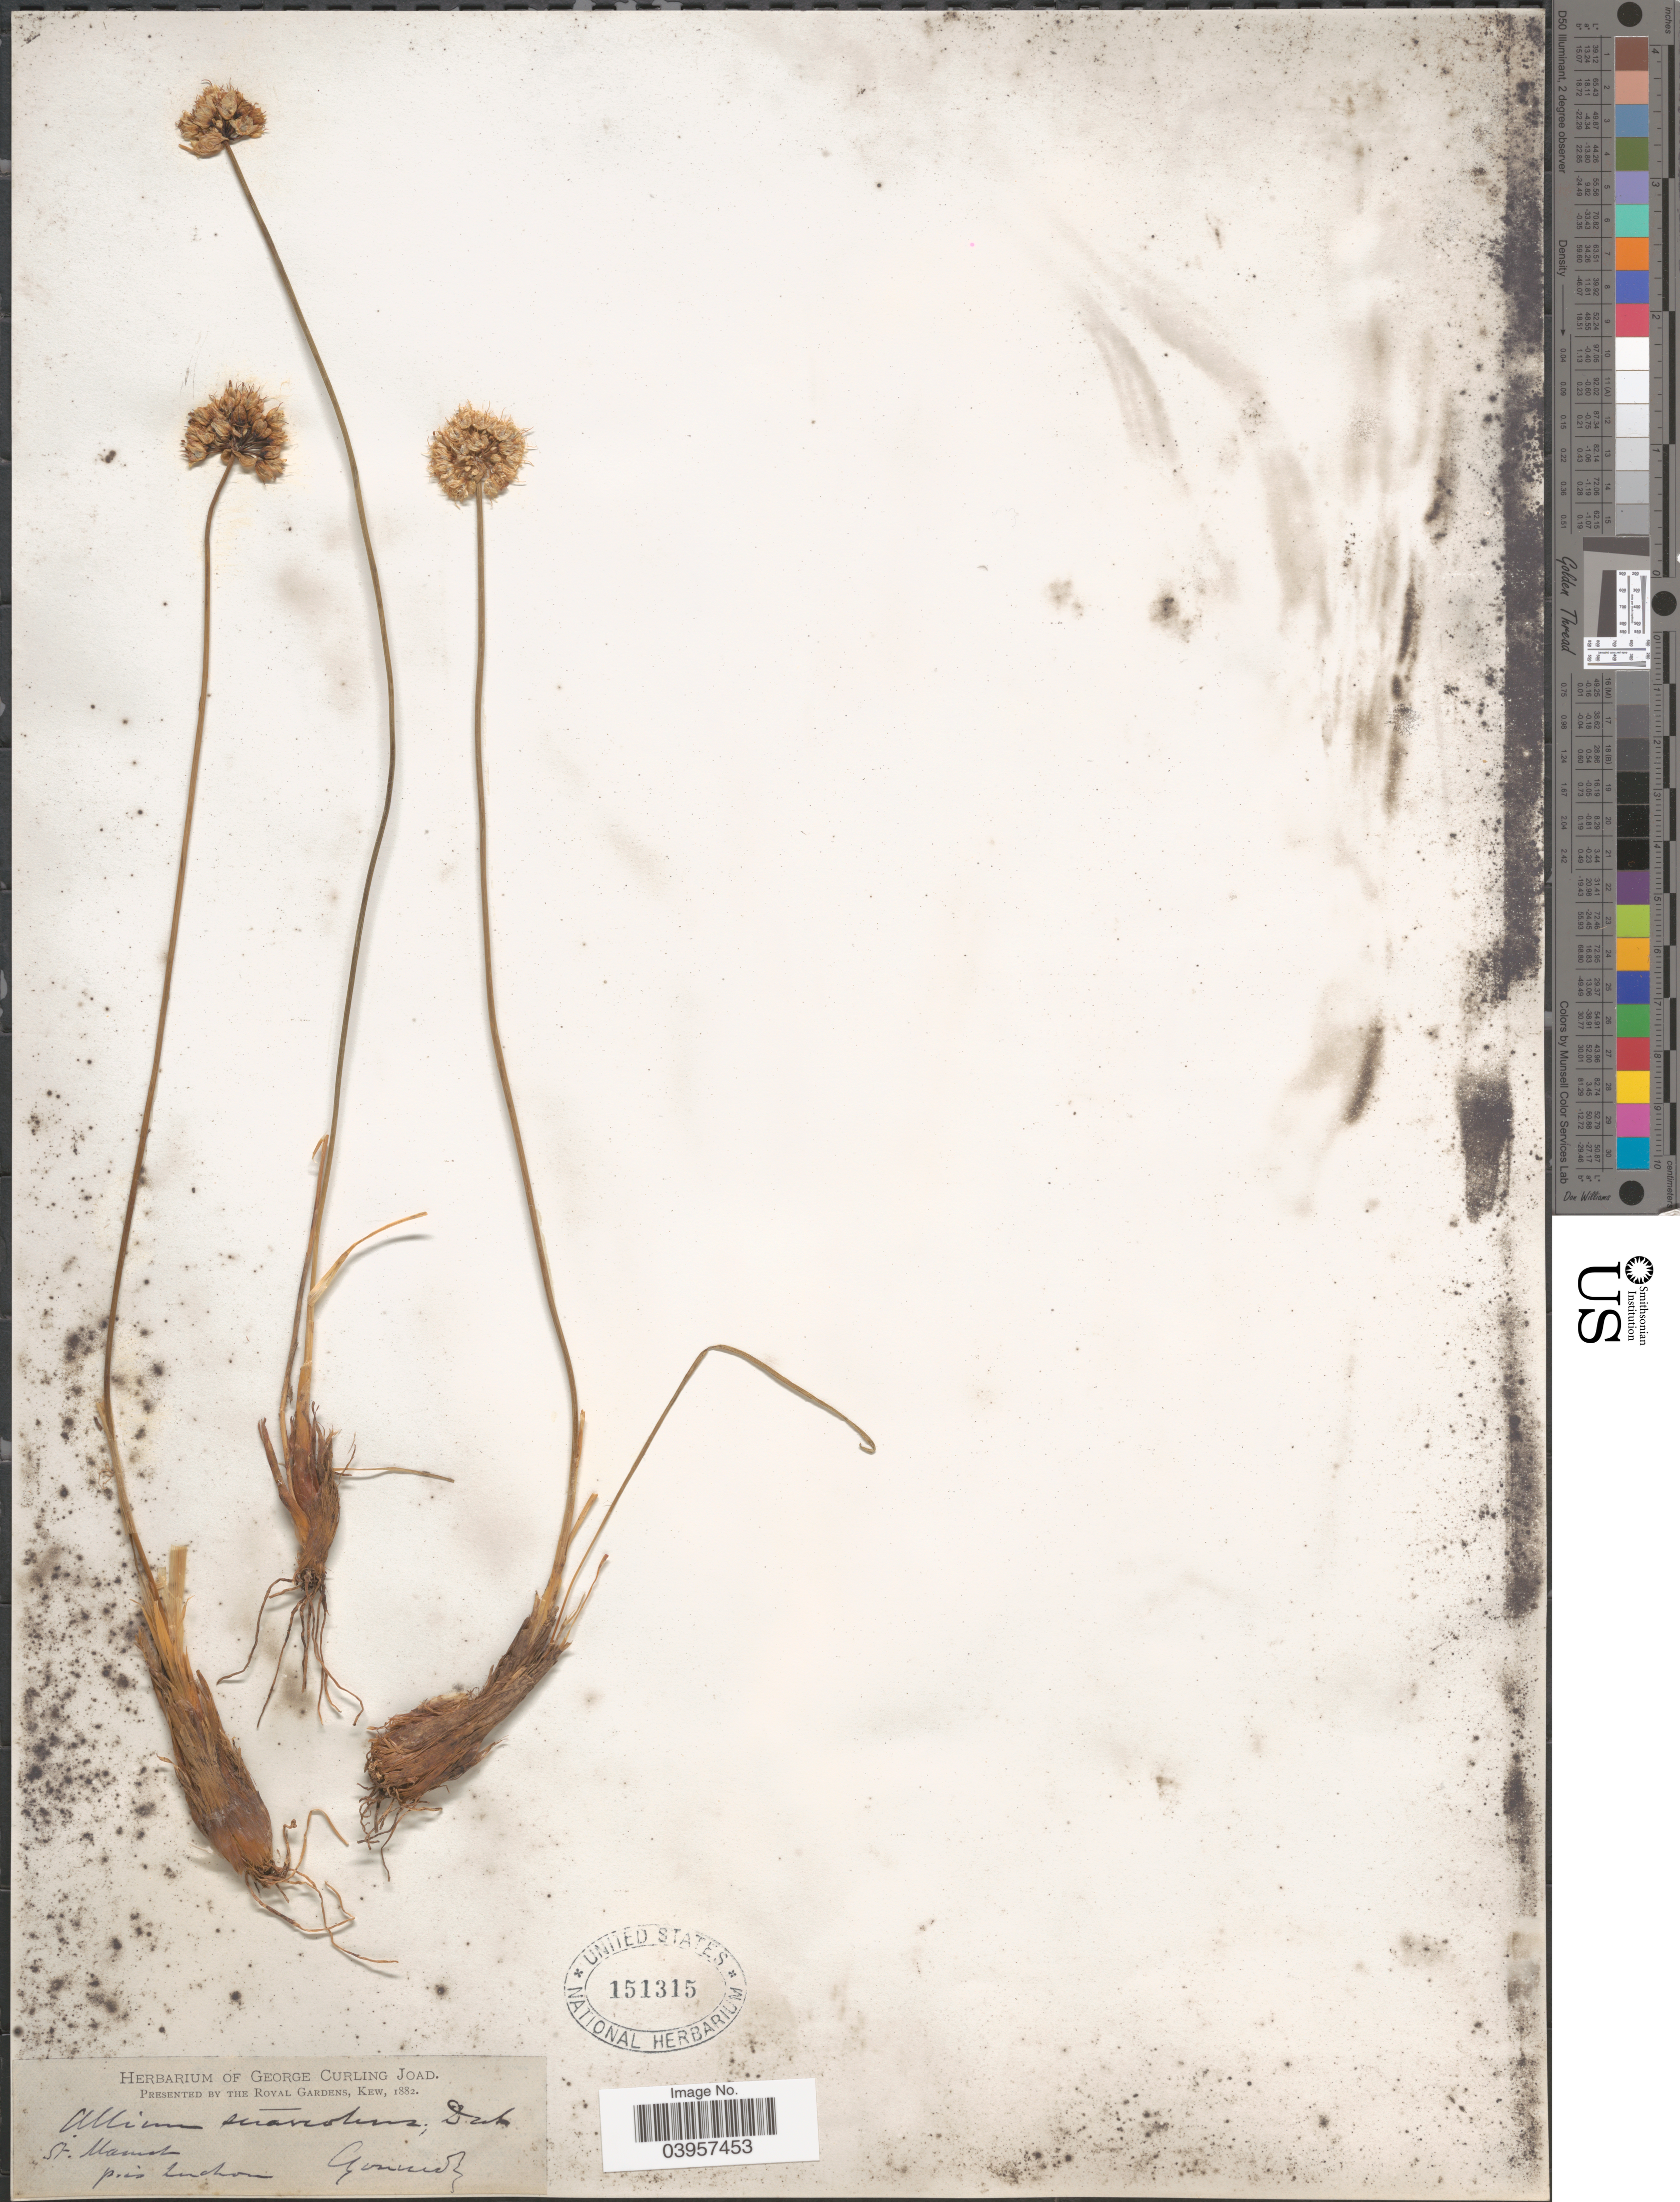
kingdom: Plantae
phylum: Tracheophyta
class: Liliopsida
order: Asparagales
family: Amaryllidaceae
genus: Allium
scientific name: Allium suaveolens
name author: Jacq.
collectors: C. Lyonnet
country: France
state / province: Nouvelle-Aquitaine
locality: St. Mamet prés Luchon.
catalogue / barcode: US 151315